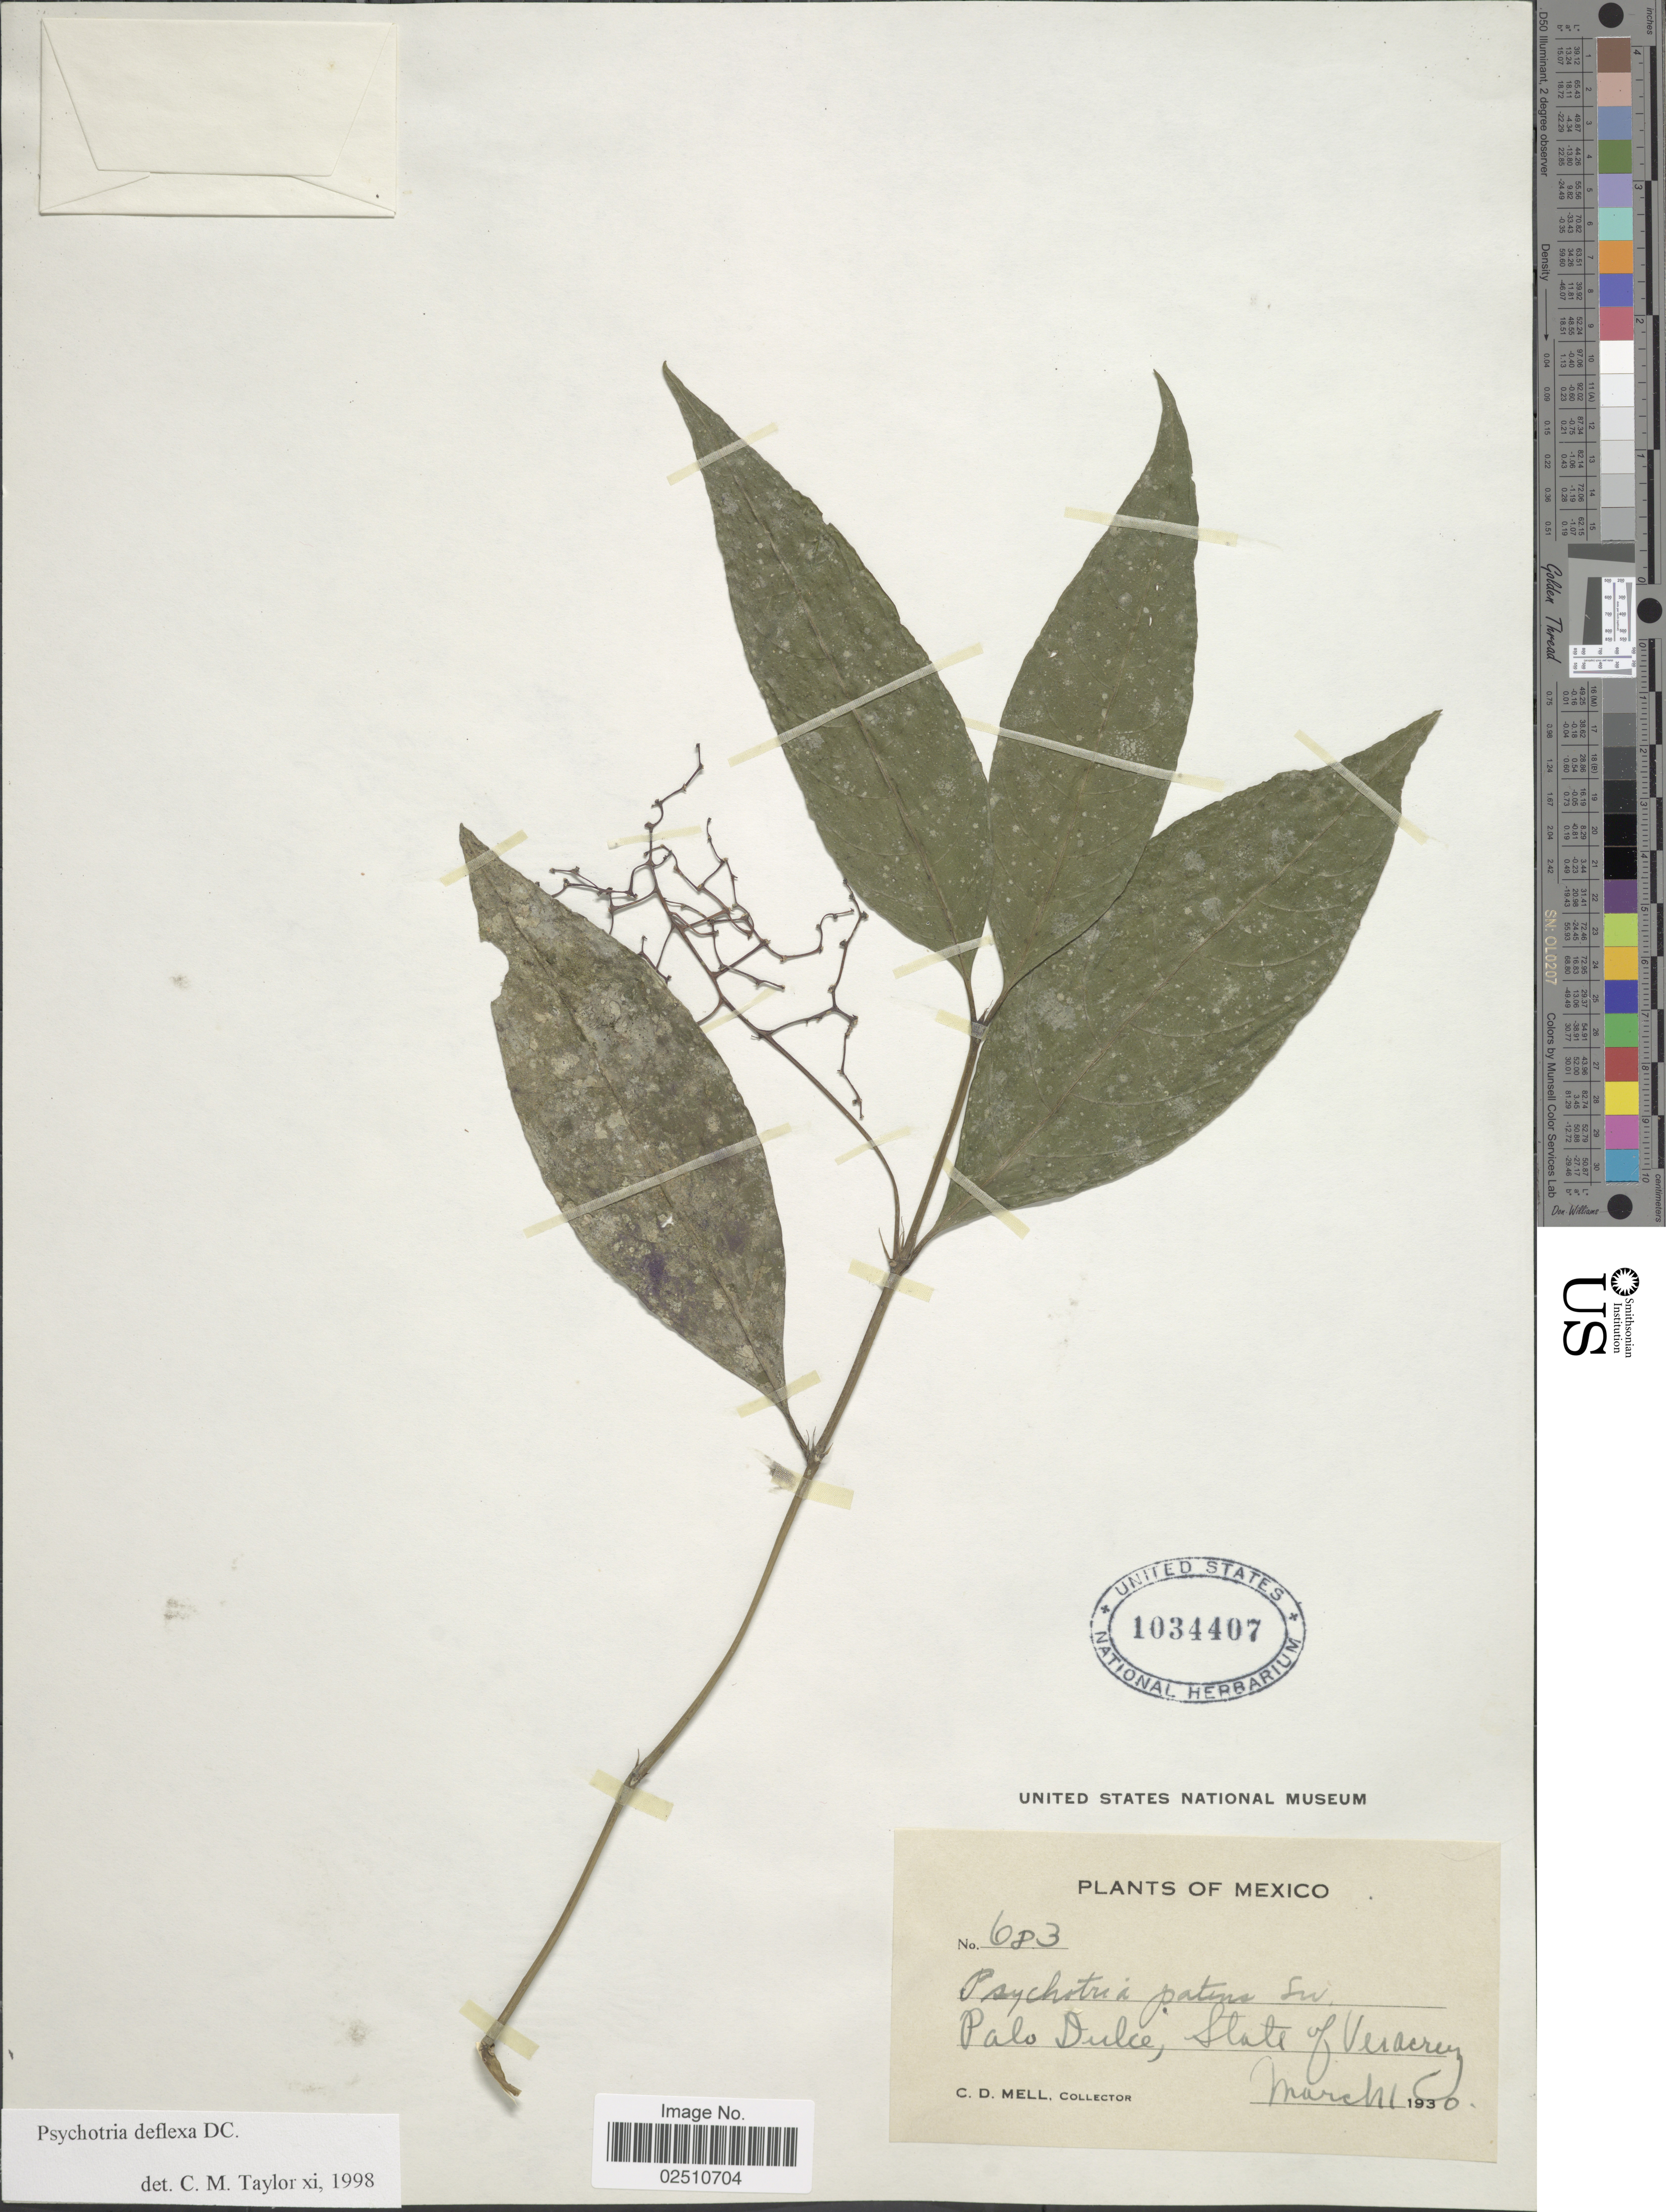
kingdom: Plantae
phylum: Tracheophyta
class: Magnoliopsida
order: Gentianales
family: Rubiaceae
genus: Psychotria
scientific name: Psychotria deflexa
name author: DC.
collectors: C. D. Mell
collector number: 683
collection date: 1930-03-01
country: Mexico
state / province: Veracruz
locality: Palo Dulce, State of Veracruz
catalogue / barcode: US 1034407